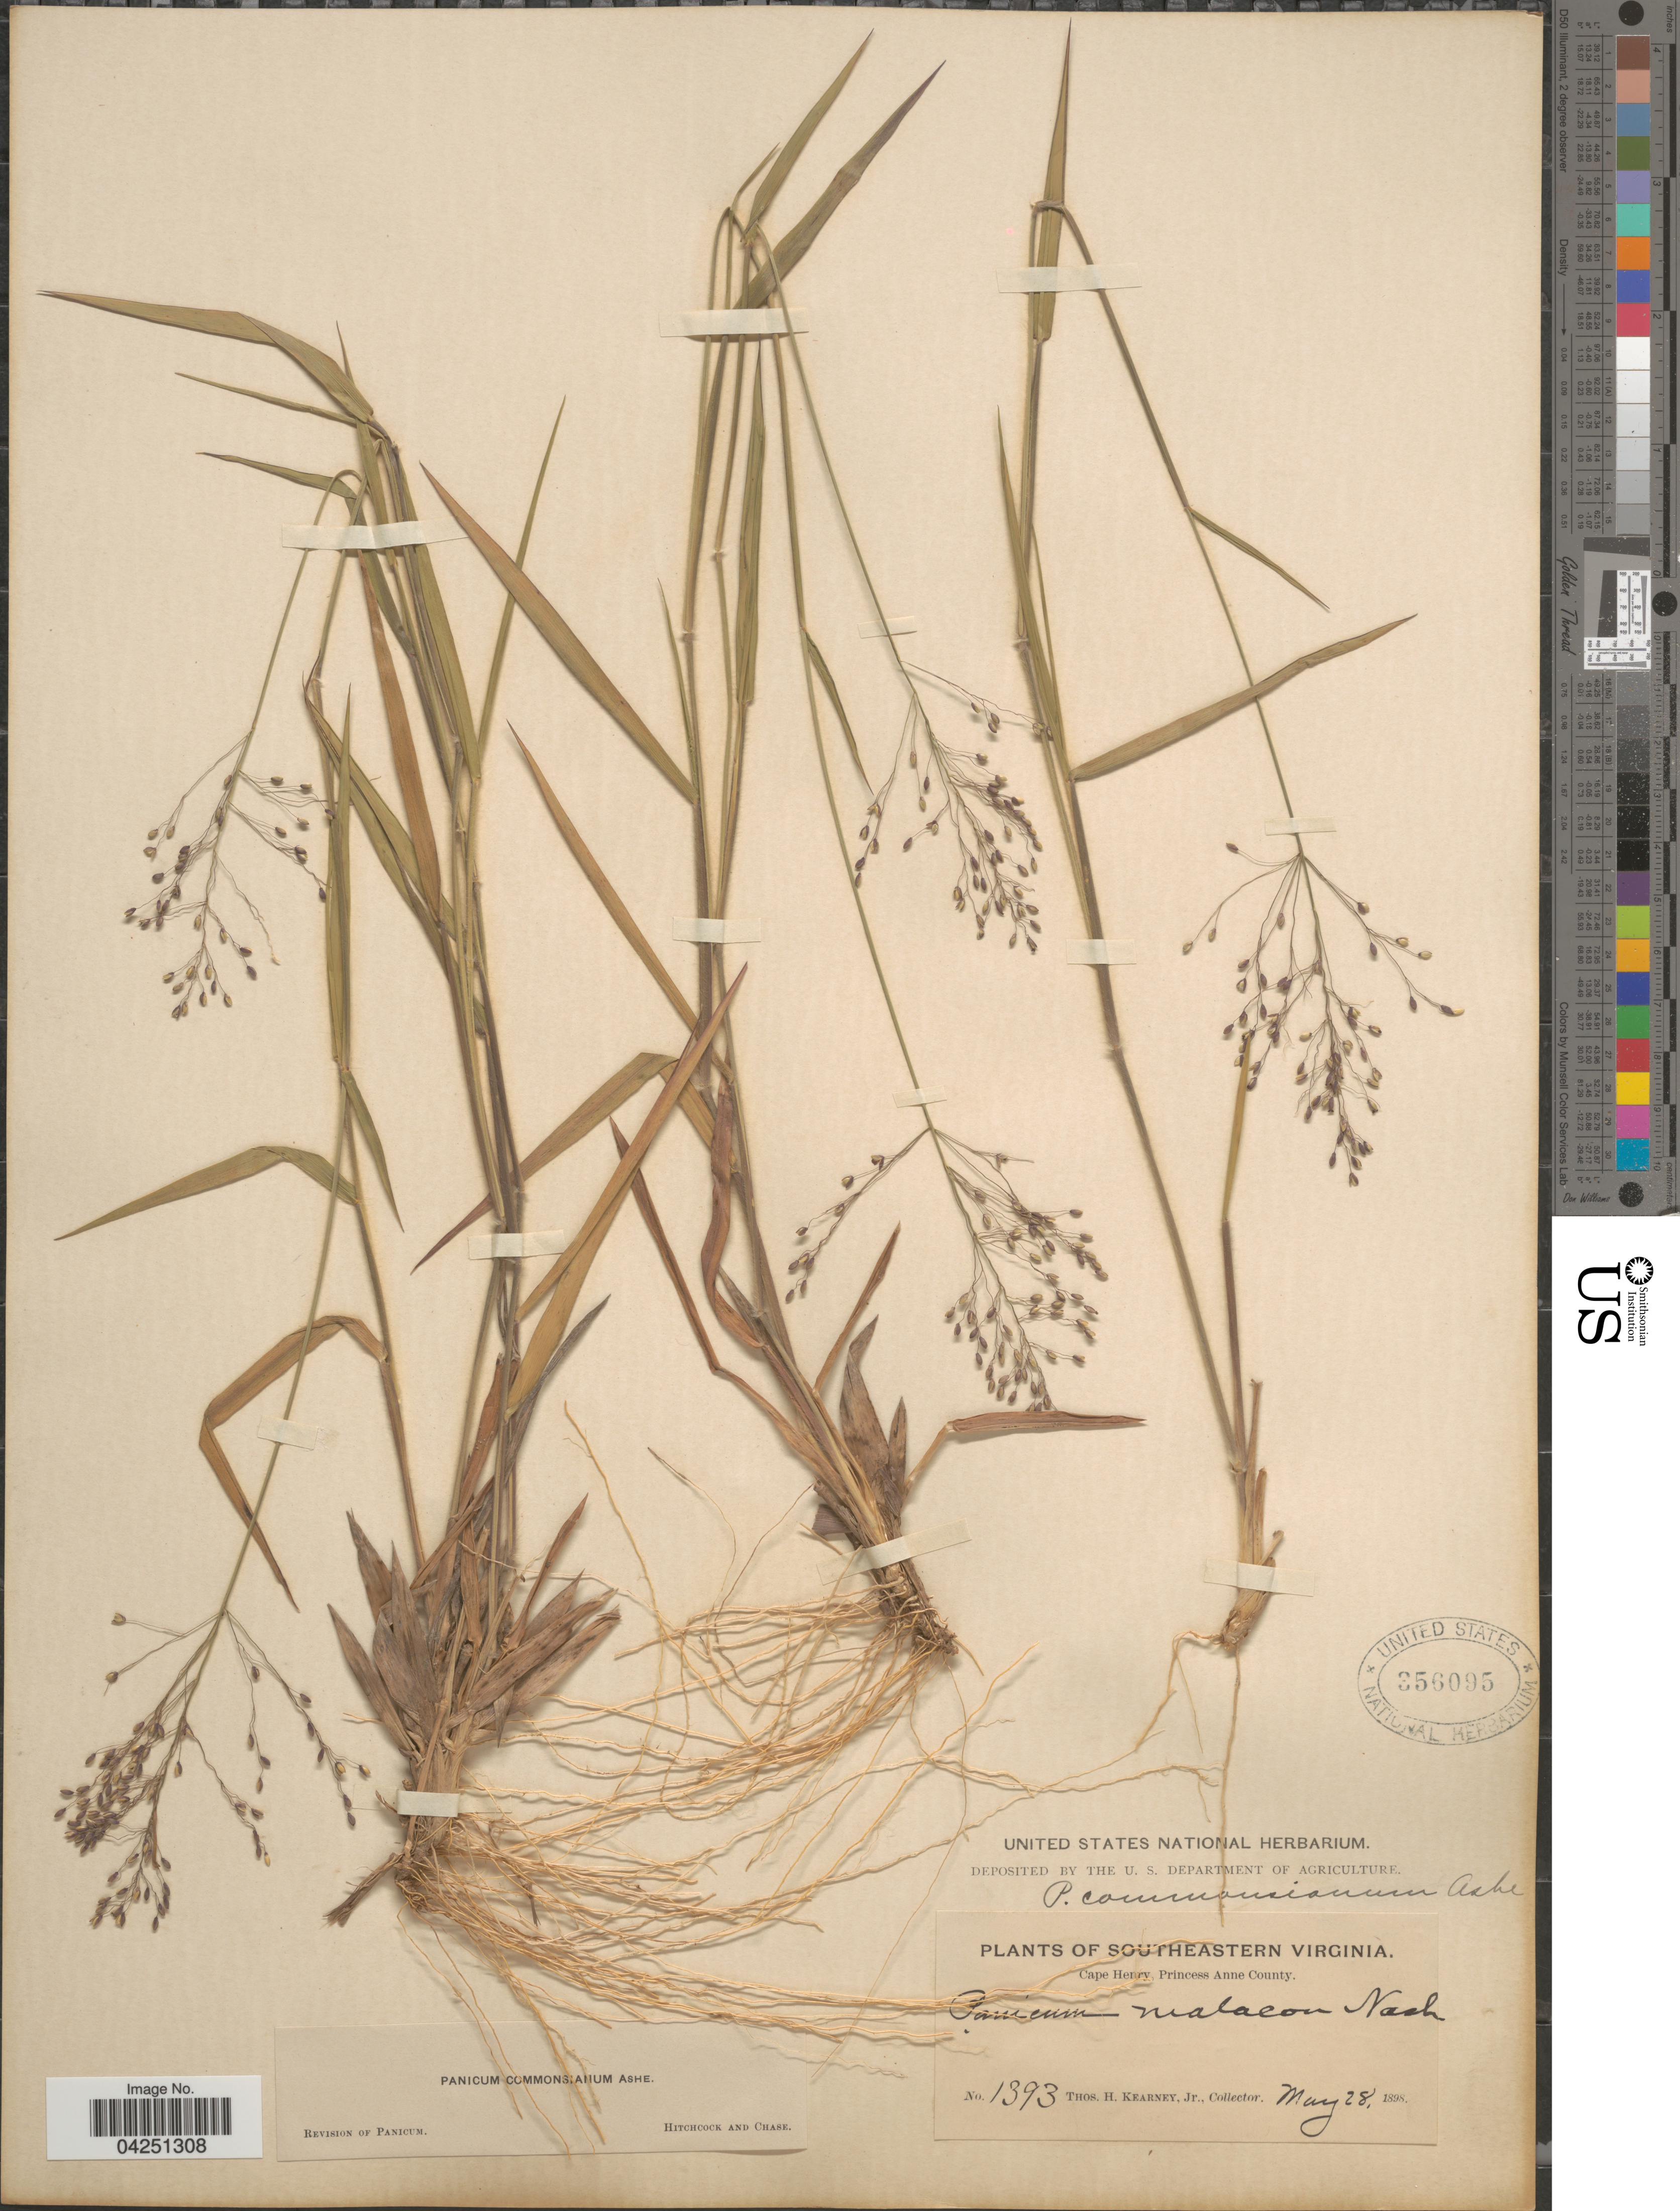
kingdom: Plantae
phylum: Tracheophyta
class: Liliopsida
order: Poales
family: Poaceae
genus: Dichanthelium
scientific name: Dichanthelium acuminatum var. acuminatum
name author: (Sw.) Gould & C.A. Clark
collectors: T. H. Kearney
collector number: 1393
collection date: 1898-05-28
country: United States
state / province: Virginia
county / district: City of Virginia Beach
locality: Southeastern Virginia. Cape Henry, Princess Anne (=historic county name) County.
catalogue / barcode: US 356095